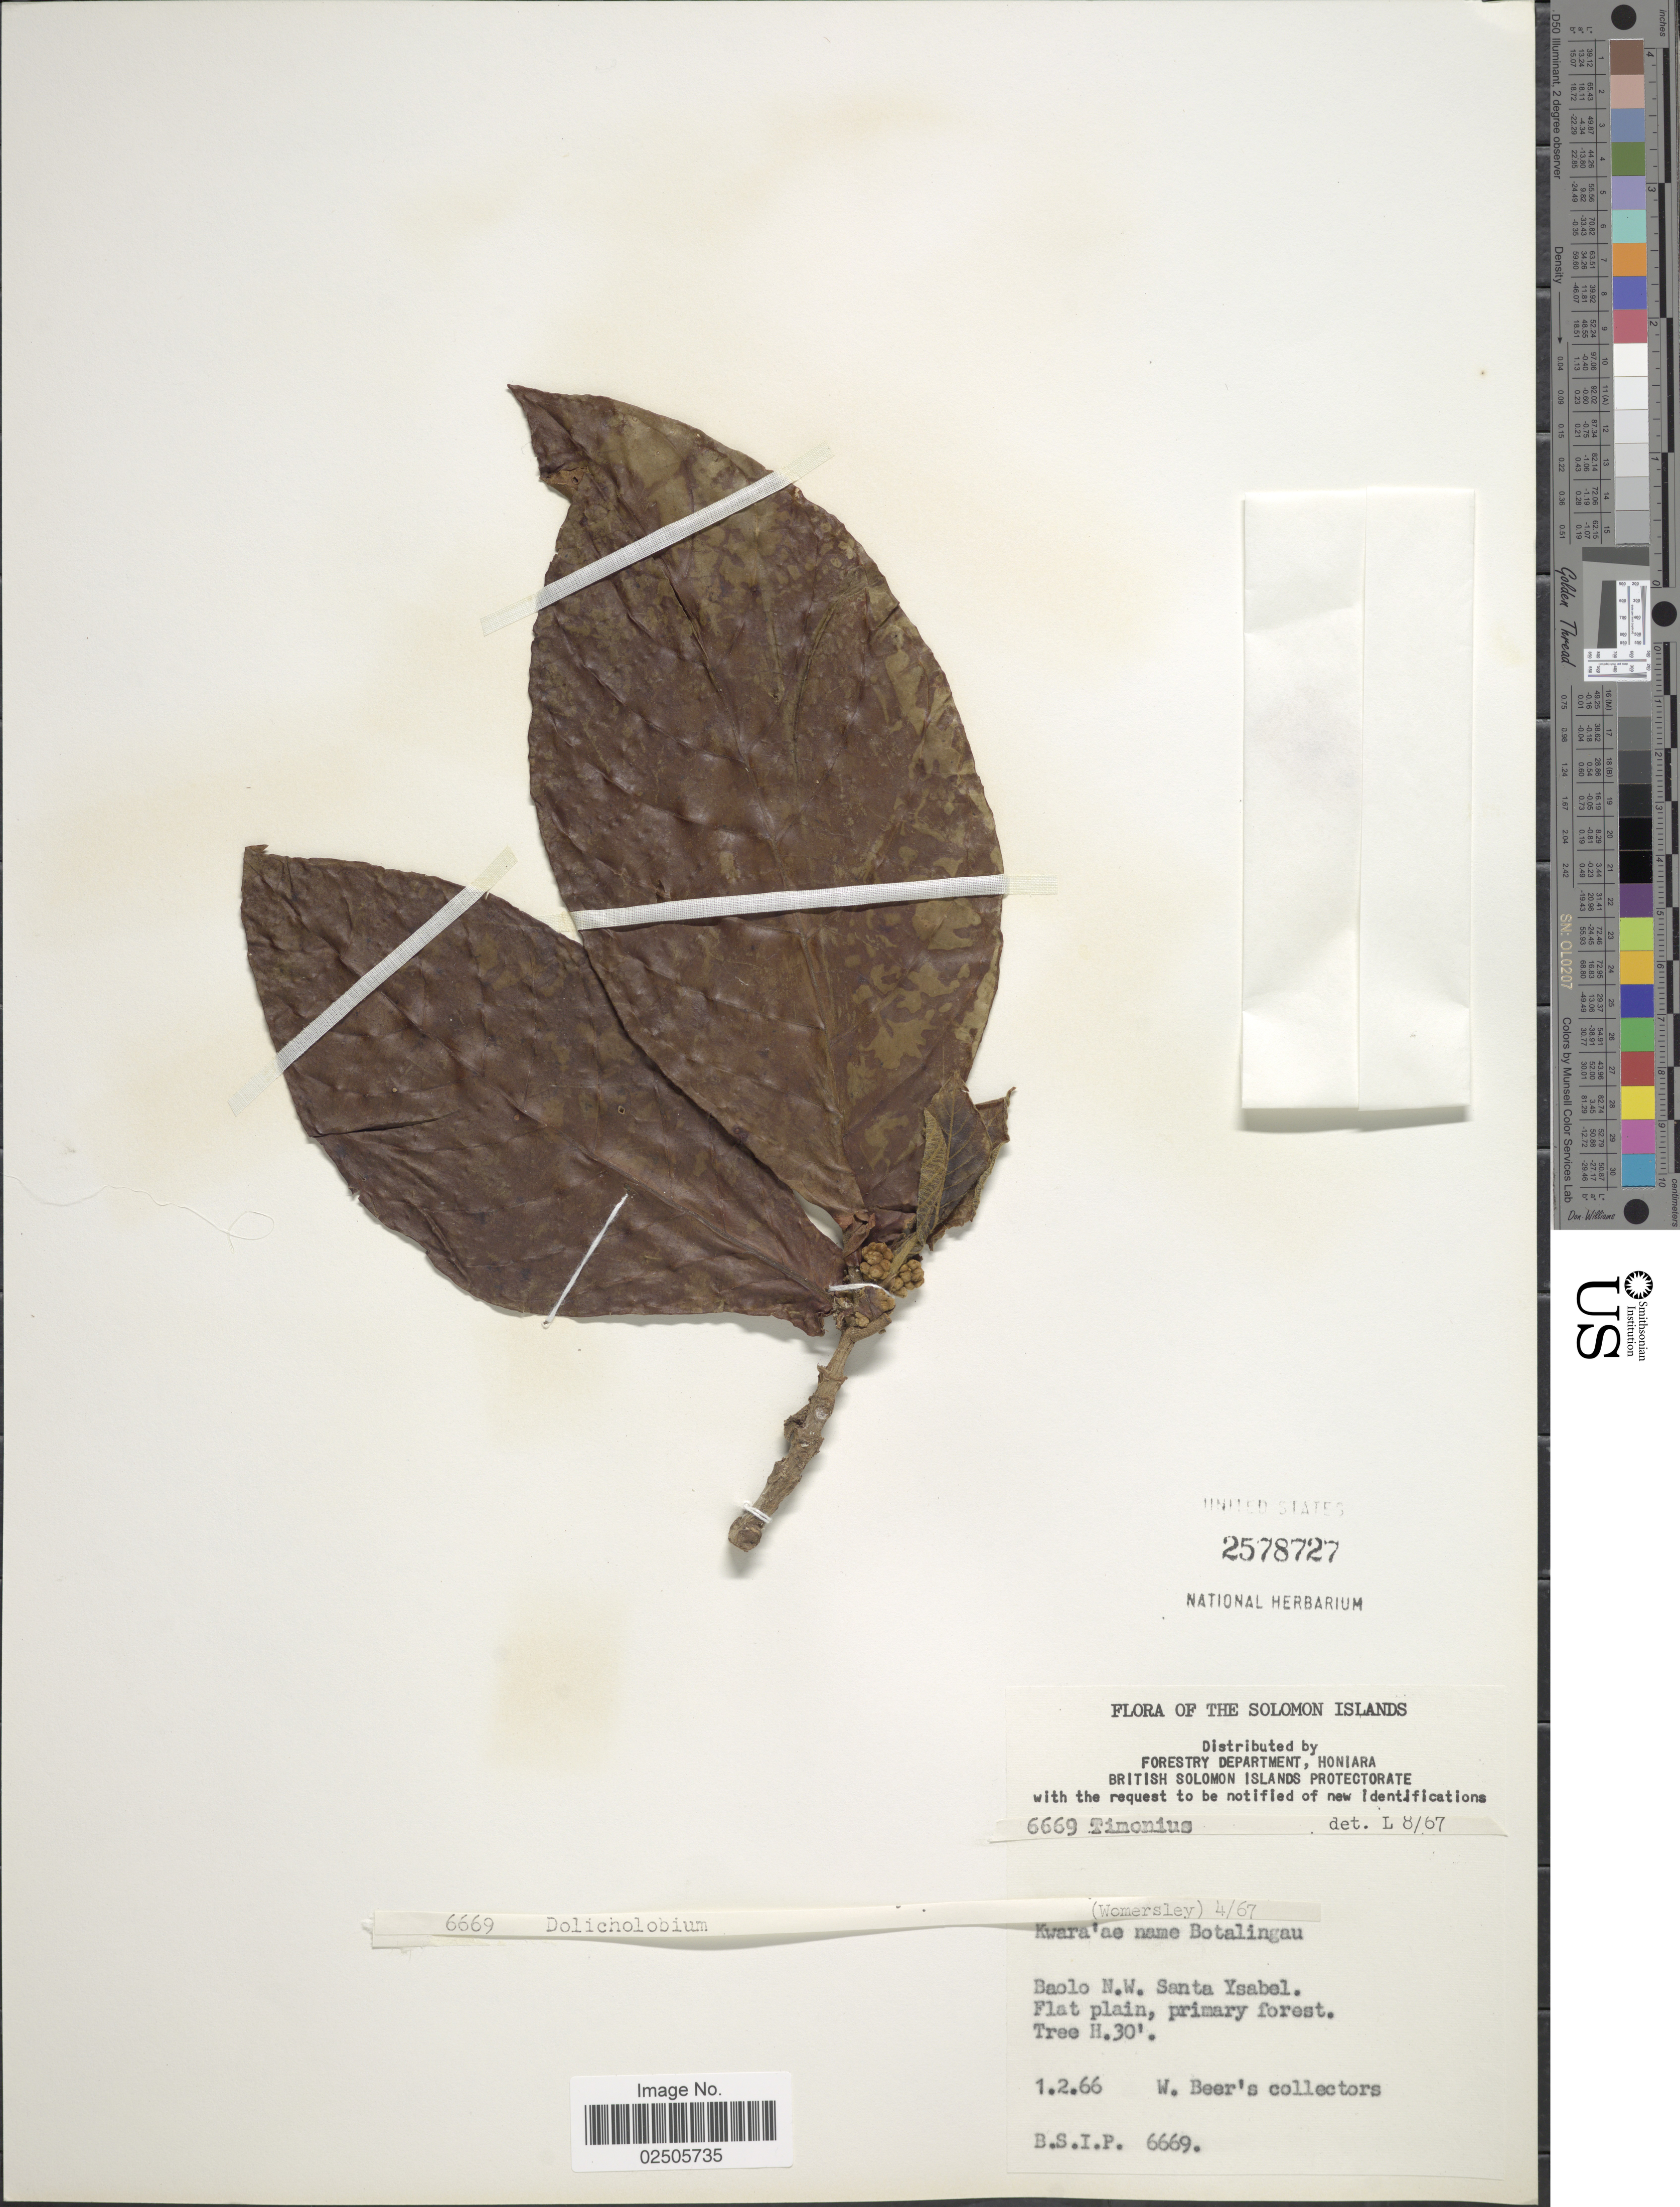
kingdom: Plantae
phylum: Tracheophyta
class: Magnoliopsida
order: Gentianales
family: Rubiaceae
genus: Timonius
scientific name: Timonius sp.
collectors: W. Beer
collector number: BSIP6669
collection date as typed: Transcribed d/m/y: 1/2/66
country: Solomon Islands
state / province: Solomon Islands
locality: Baolo N.W. Santa Ysabel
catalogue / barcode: US 2578727